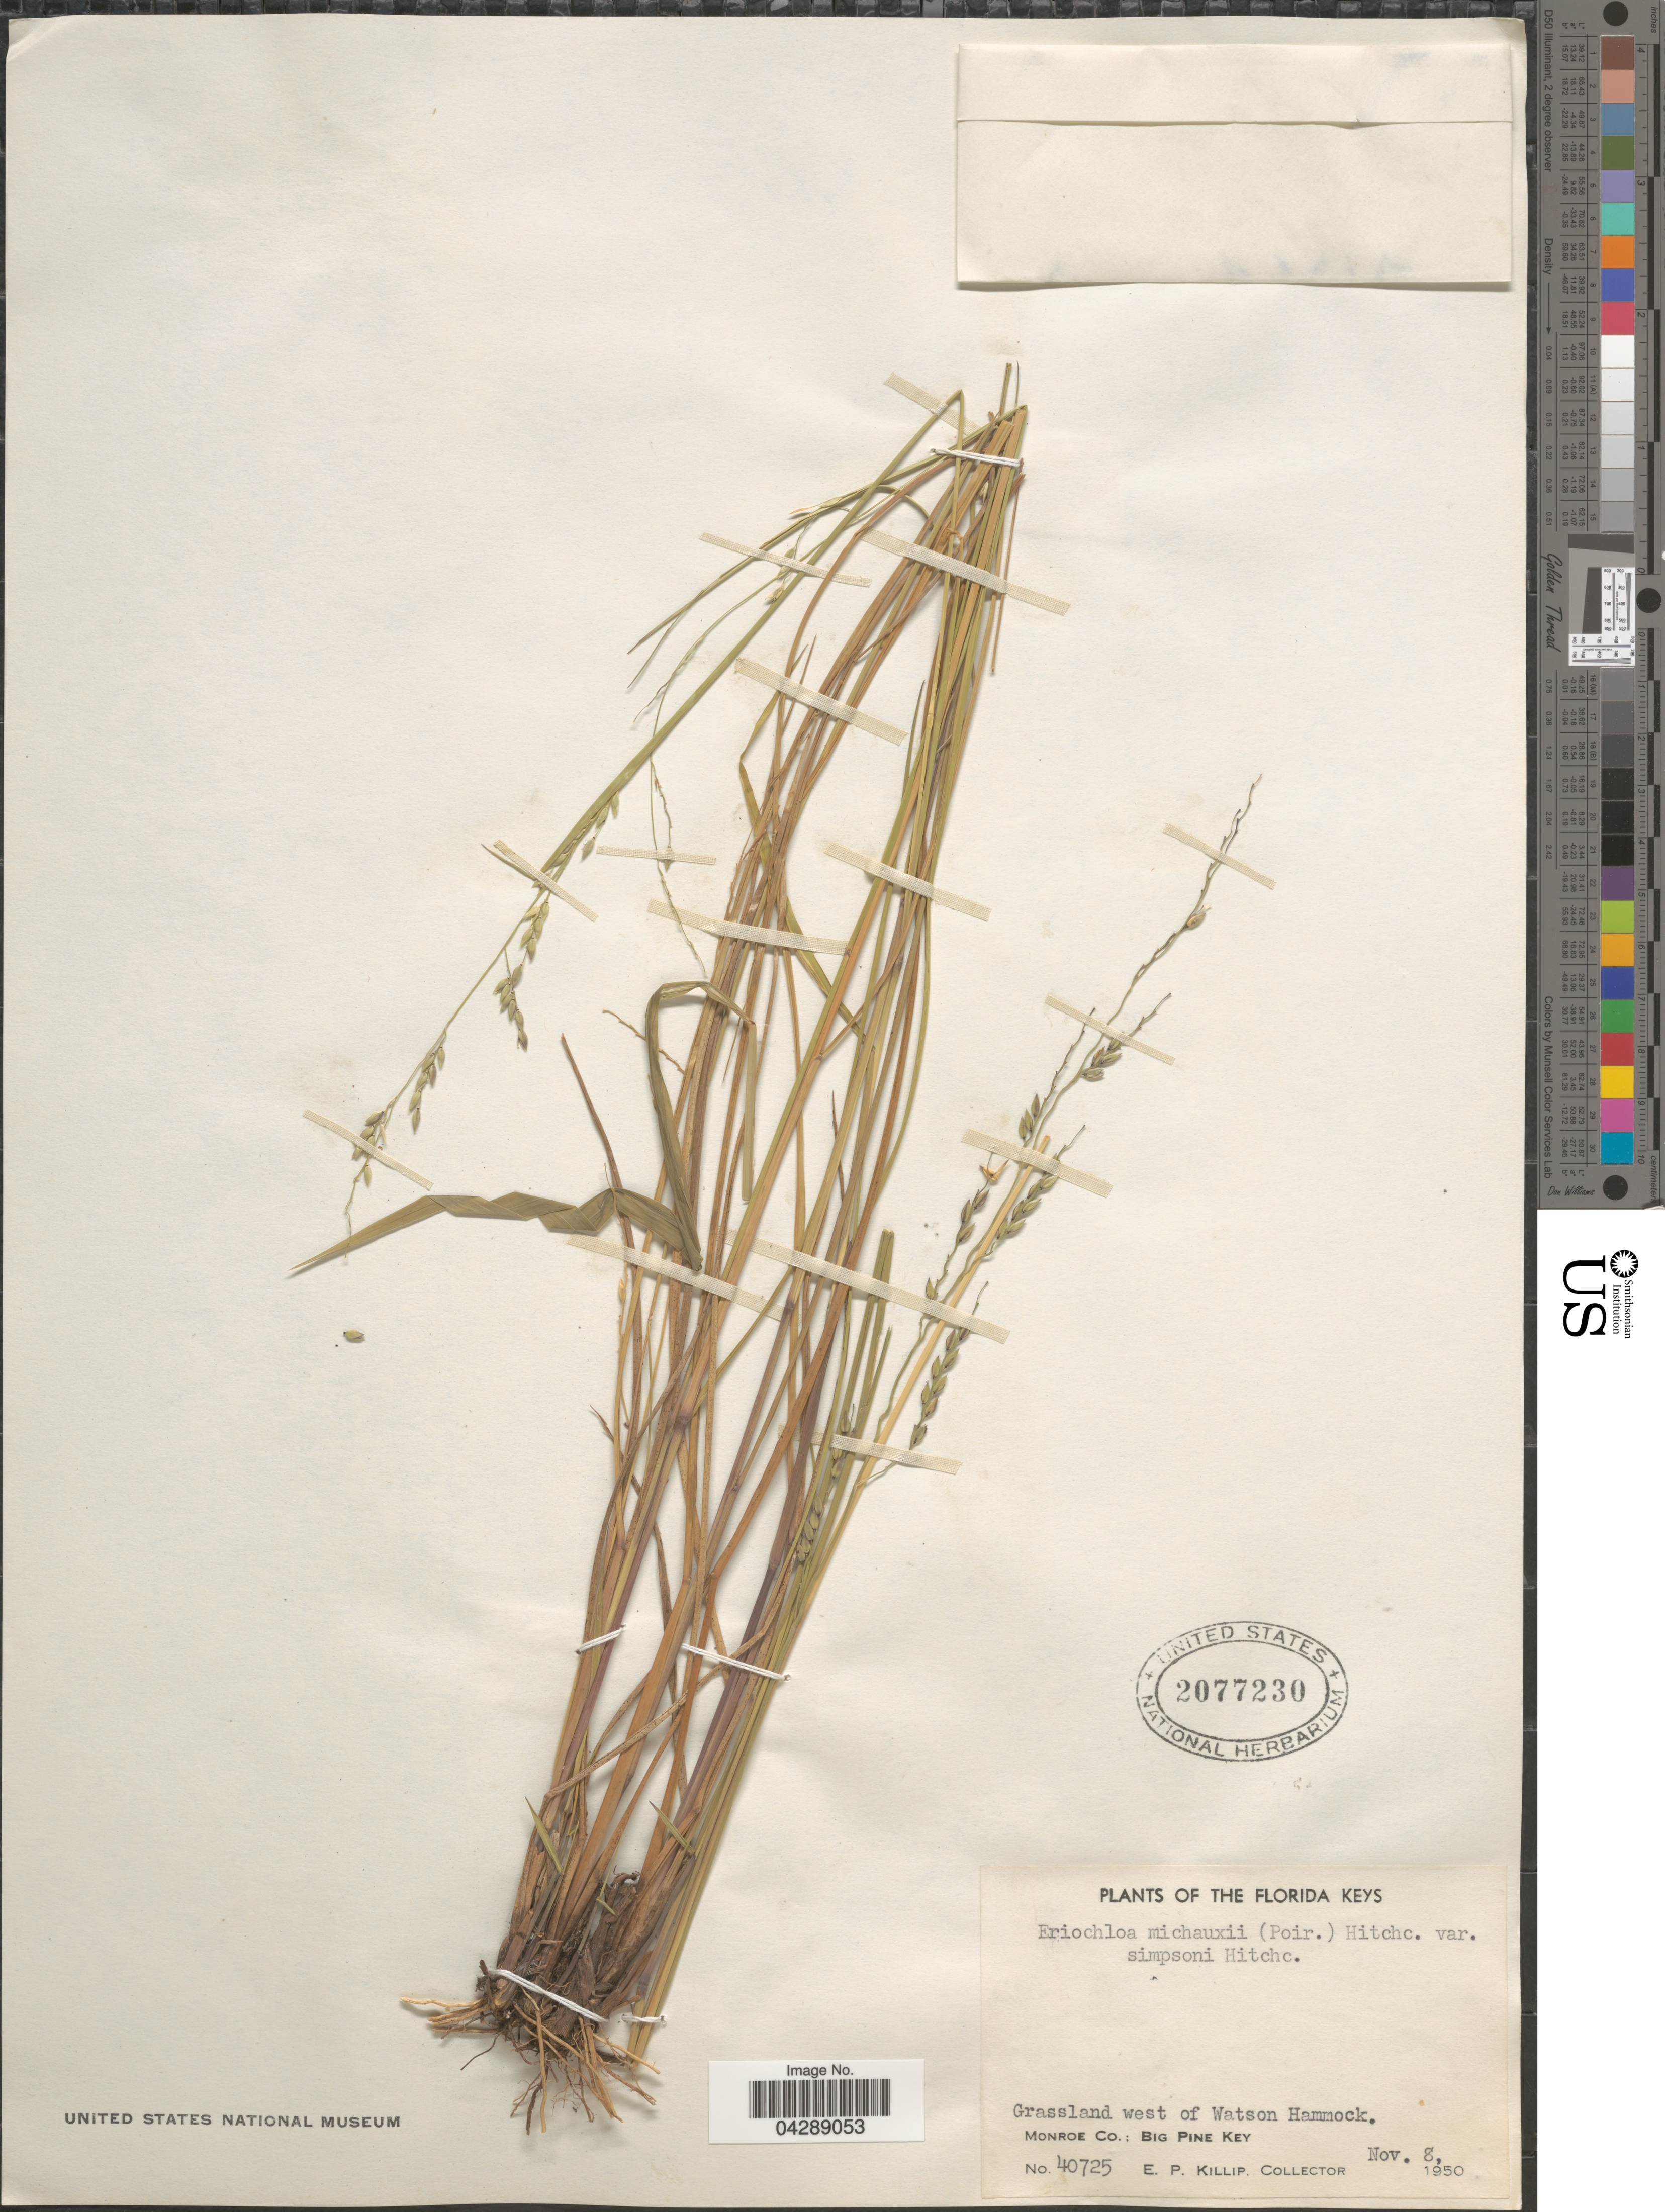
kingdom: Plantae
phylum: Tracheophyta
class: Liliopsida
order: Poales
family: Poaceae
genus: Eriochloa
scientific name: Eriochloa michauxii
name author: (Poir.) Hitchc.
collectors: E. P. Killip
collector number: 40725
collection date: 1950-11-08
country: United States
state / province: Florida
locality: The Florida Keys. Grassland west of Watson Hammock. Monroe Co.: Big Pine Key.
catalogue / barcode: US 2077230